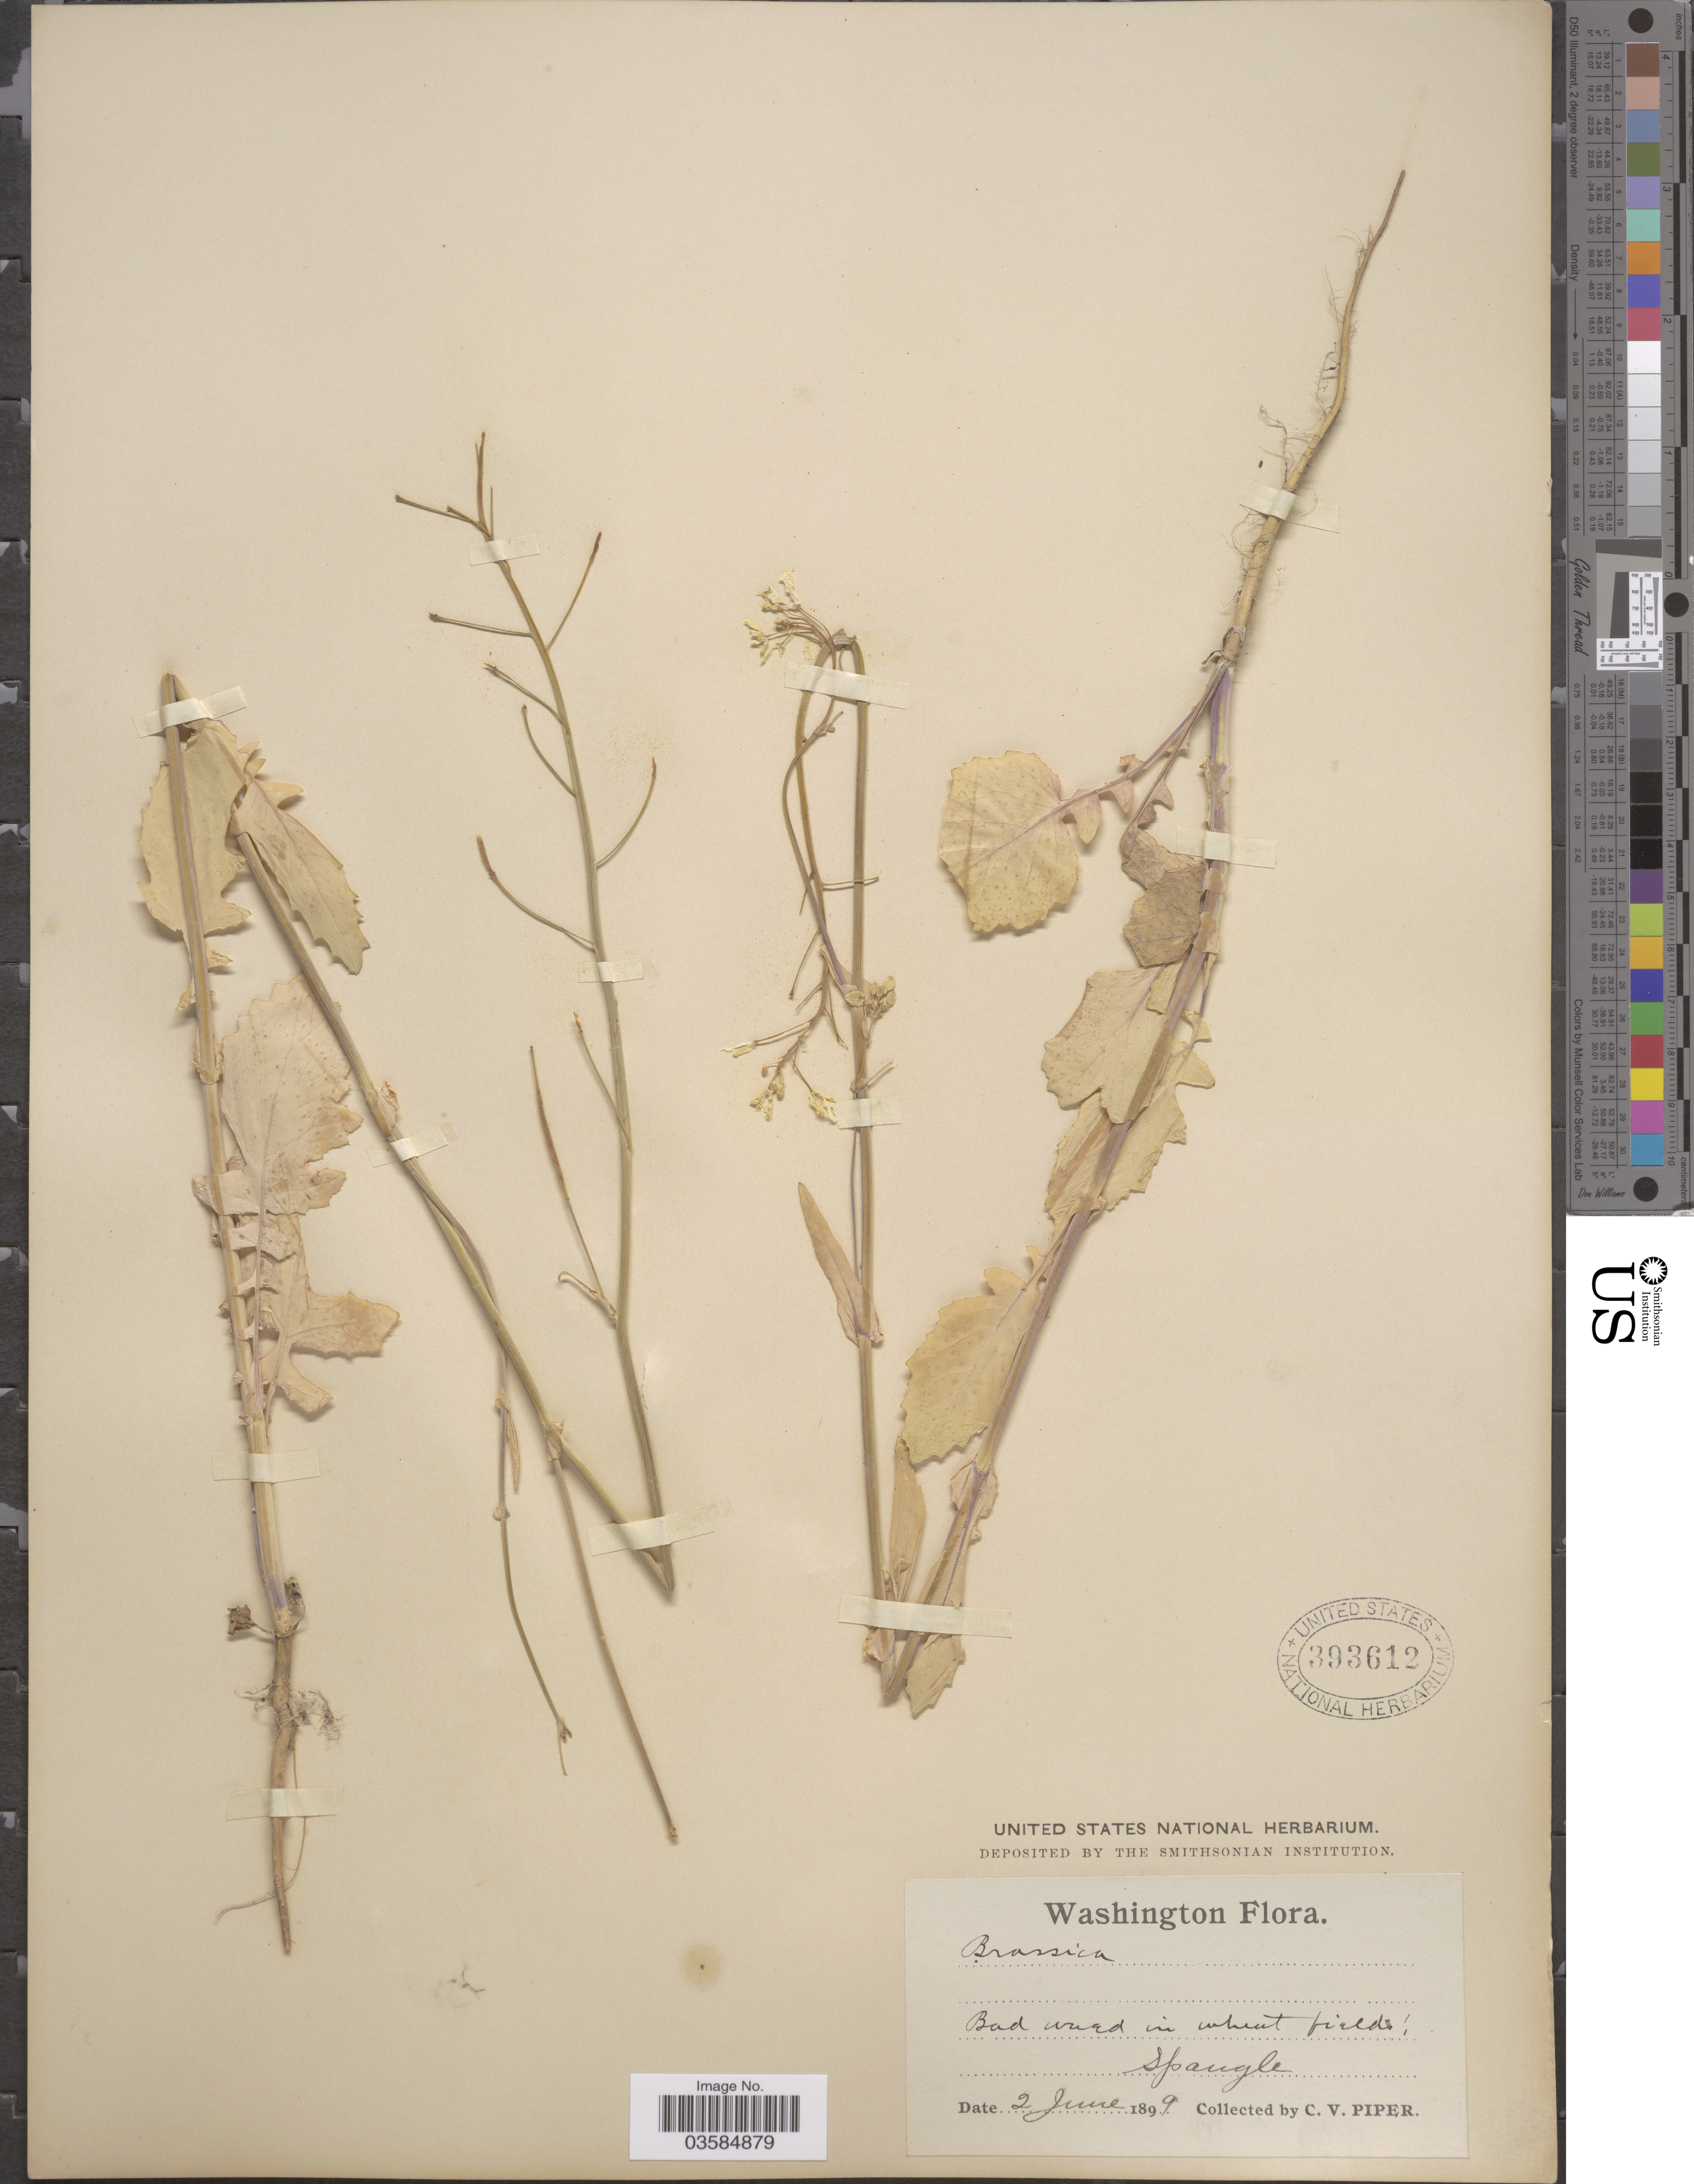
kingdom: Plantae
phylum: Tracheophyta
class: Magnoliopsida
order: Brassicales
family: Brassicaceae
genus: Brassica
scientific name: Brassica campestris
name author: L.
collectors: C. V. Piper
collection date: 1899-06-02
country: United States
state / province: Washington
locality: Spangle.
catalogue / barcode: US 393612